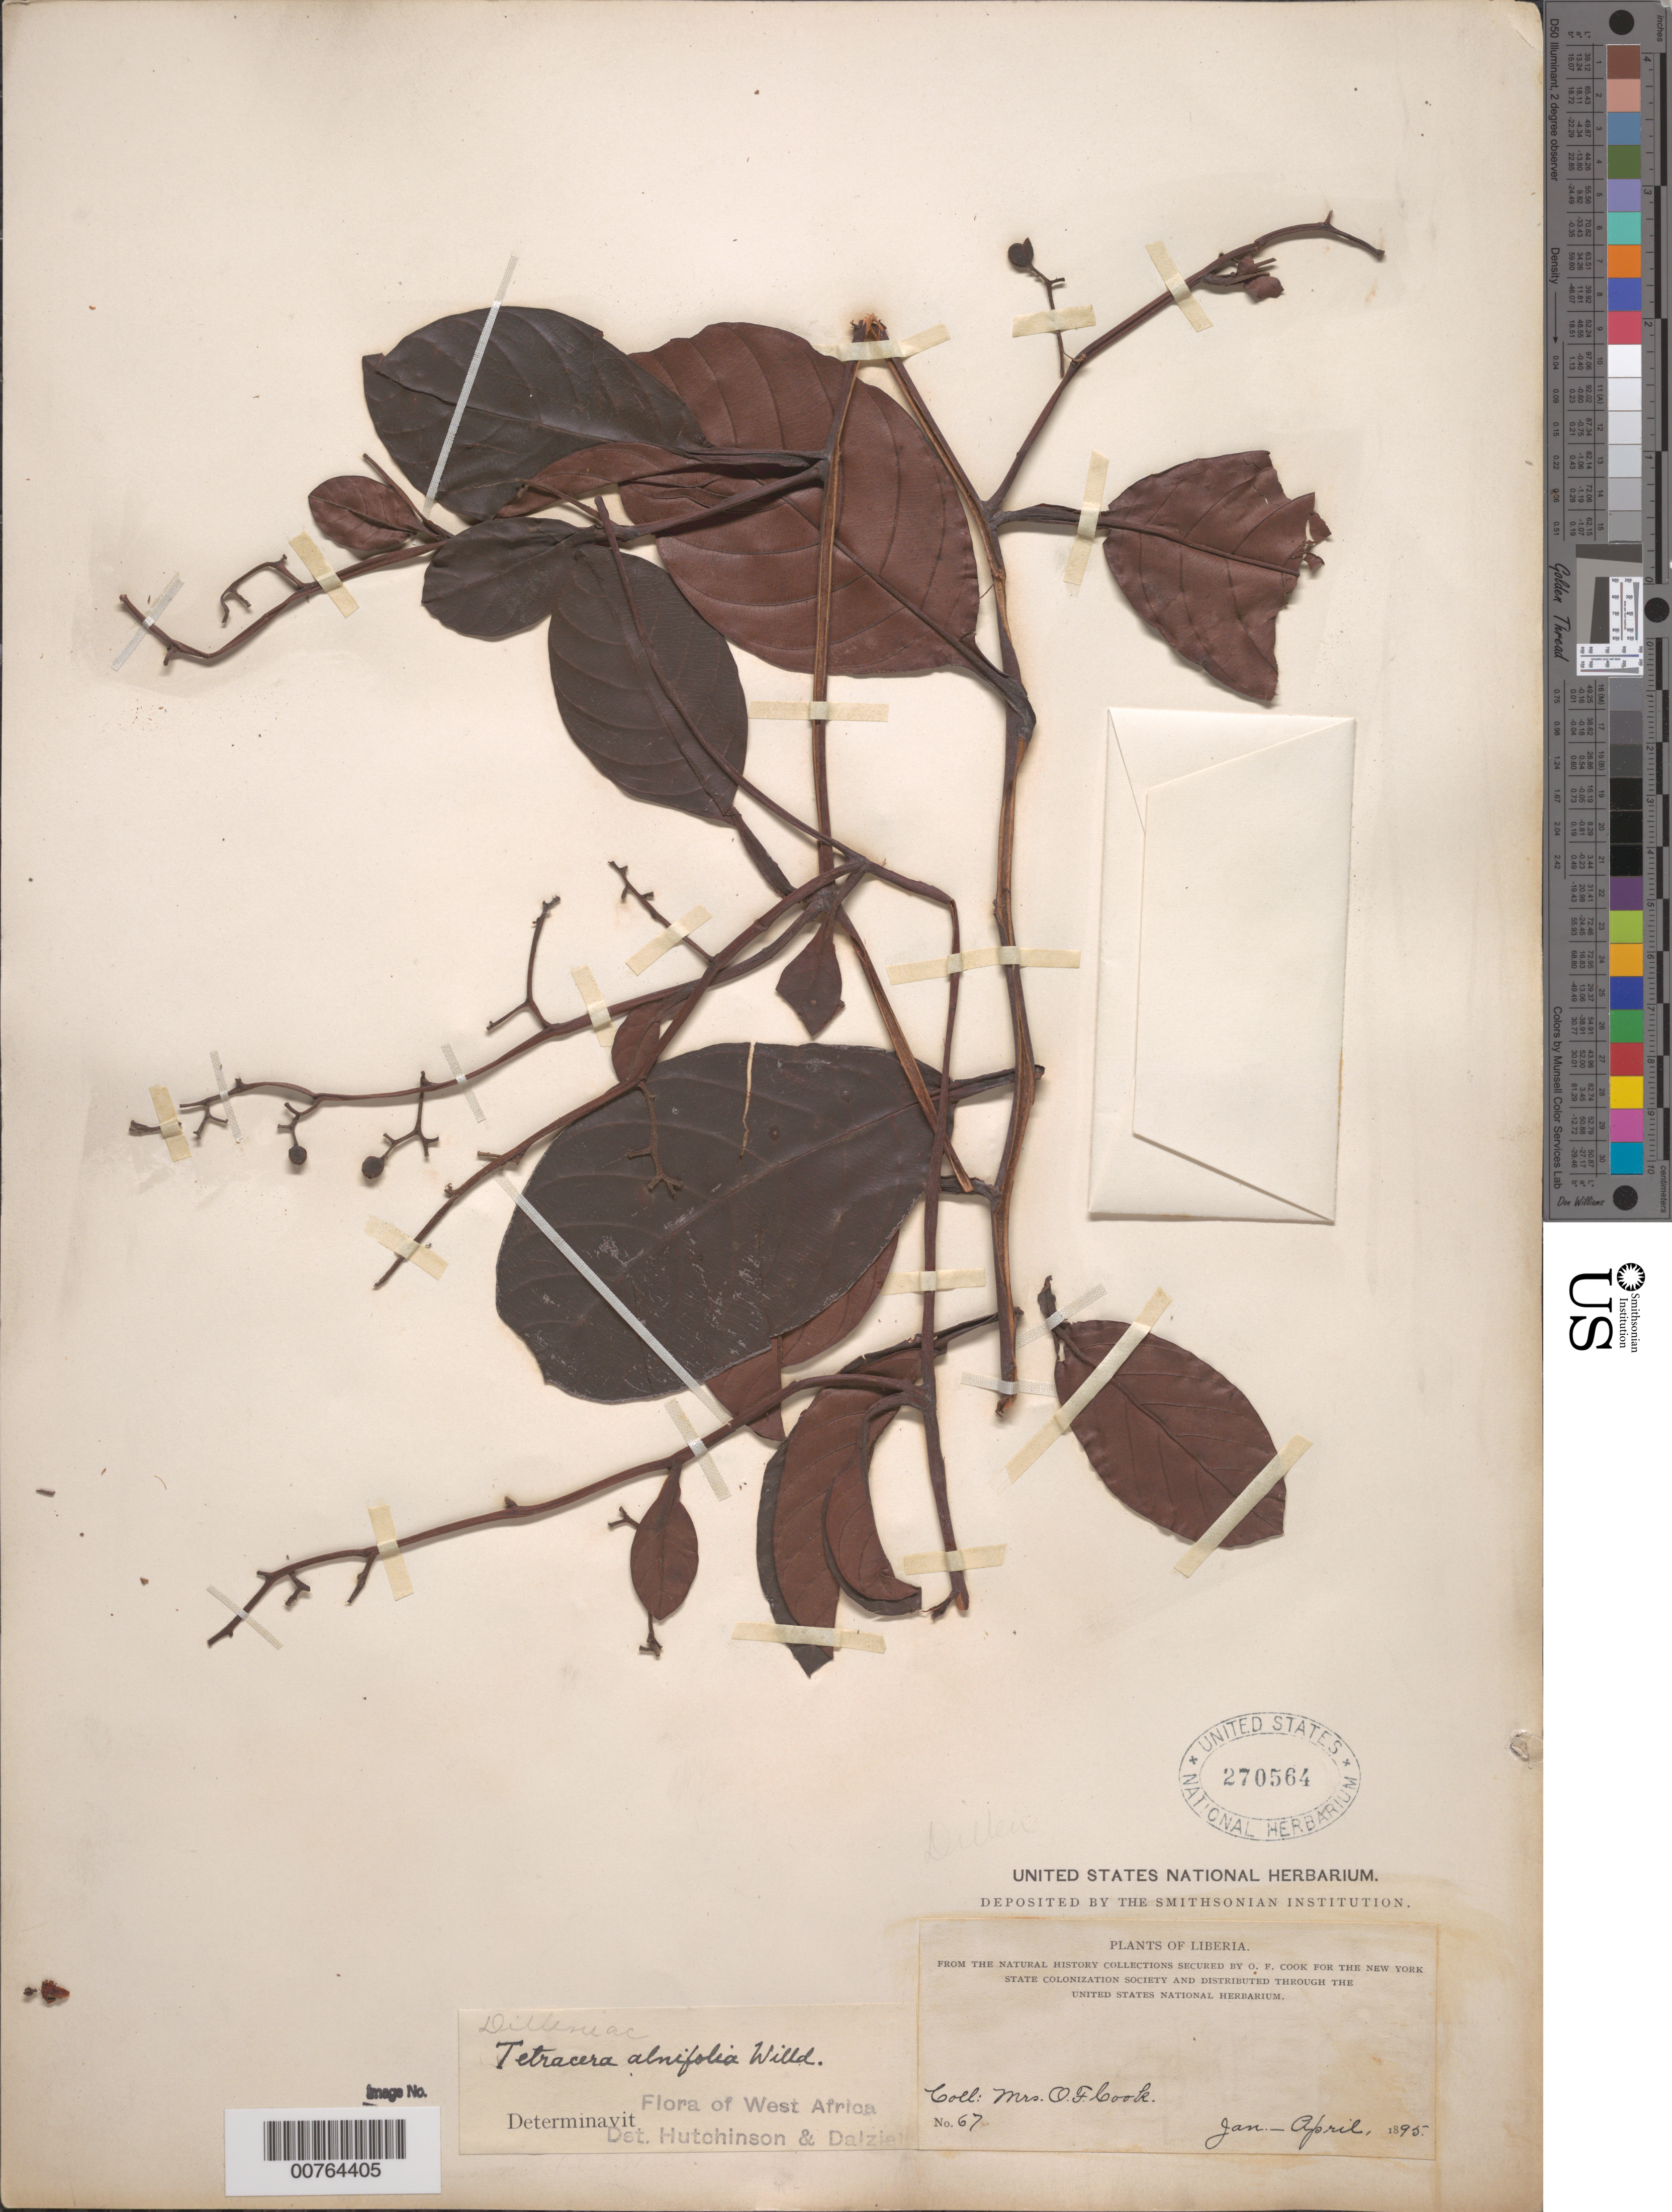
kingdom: Plantae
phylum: Tracheophyta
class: Magnoliopsida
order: Dilleniales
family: Dilleniaceae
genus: Tetracera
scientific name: Tetracera alnifolia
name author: Willd.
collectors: Alice C. Cook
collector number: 67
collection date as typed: Jan 1895 to -- Apr 1895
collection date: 1895-01/1895-04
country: Liberia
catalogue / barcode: US 270564